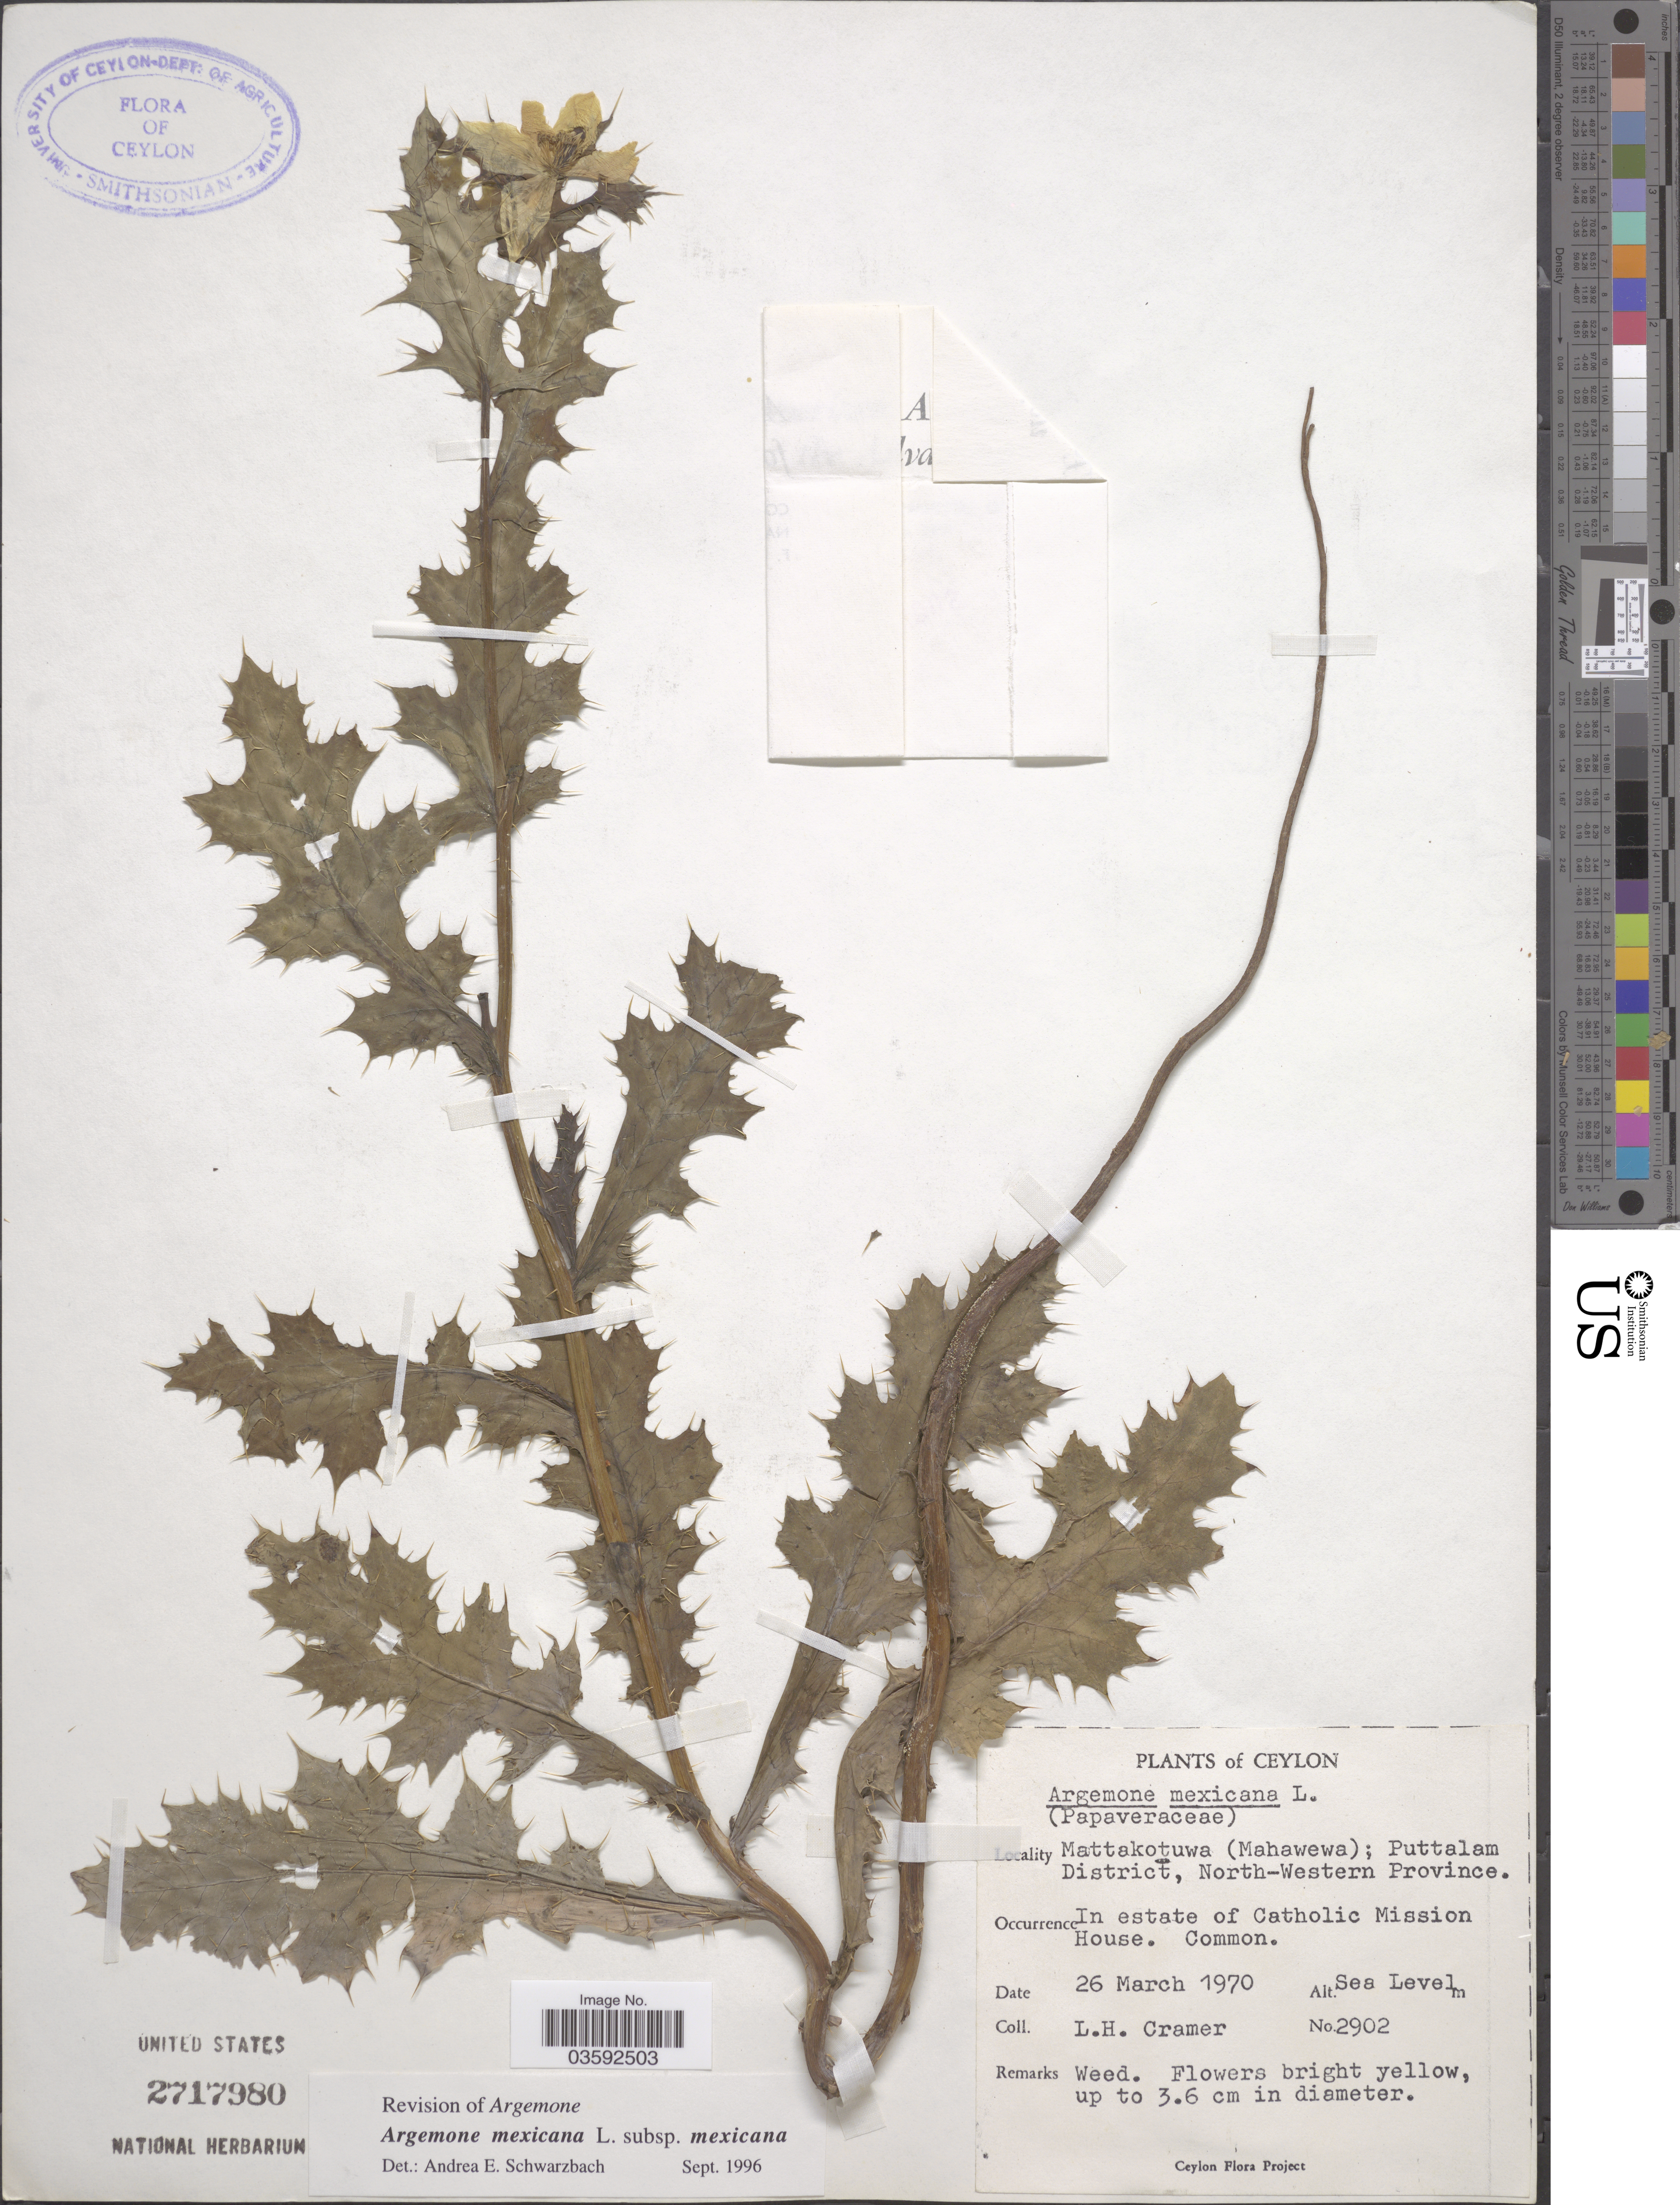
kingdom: Plantae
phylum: Tracheophyta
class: Magnoliopsida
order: Ranunculales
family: Papaveraceae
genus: Argemone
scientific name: Argemone mexicana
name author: L.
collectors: L. H. Cramer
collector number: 2902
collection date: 1970-03-26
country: Sri Lanka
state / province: North Western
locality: Ceylon. Mattokotuwa (Mahawewa); Puttalam District. In estate of Catholic Mission House.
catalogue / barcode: US 2717980